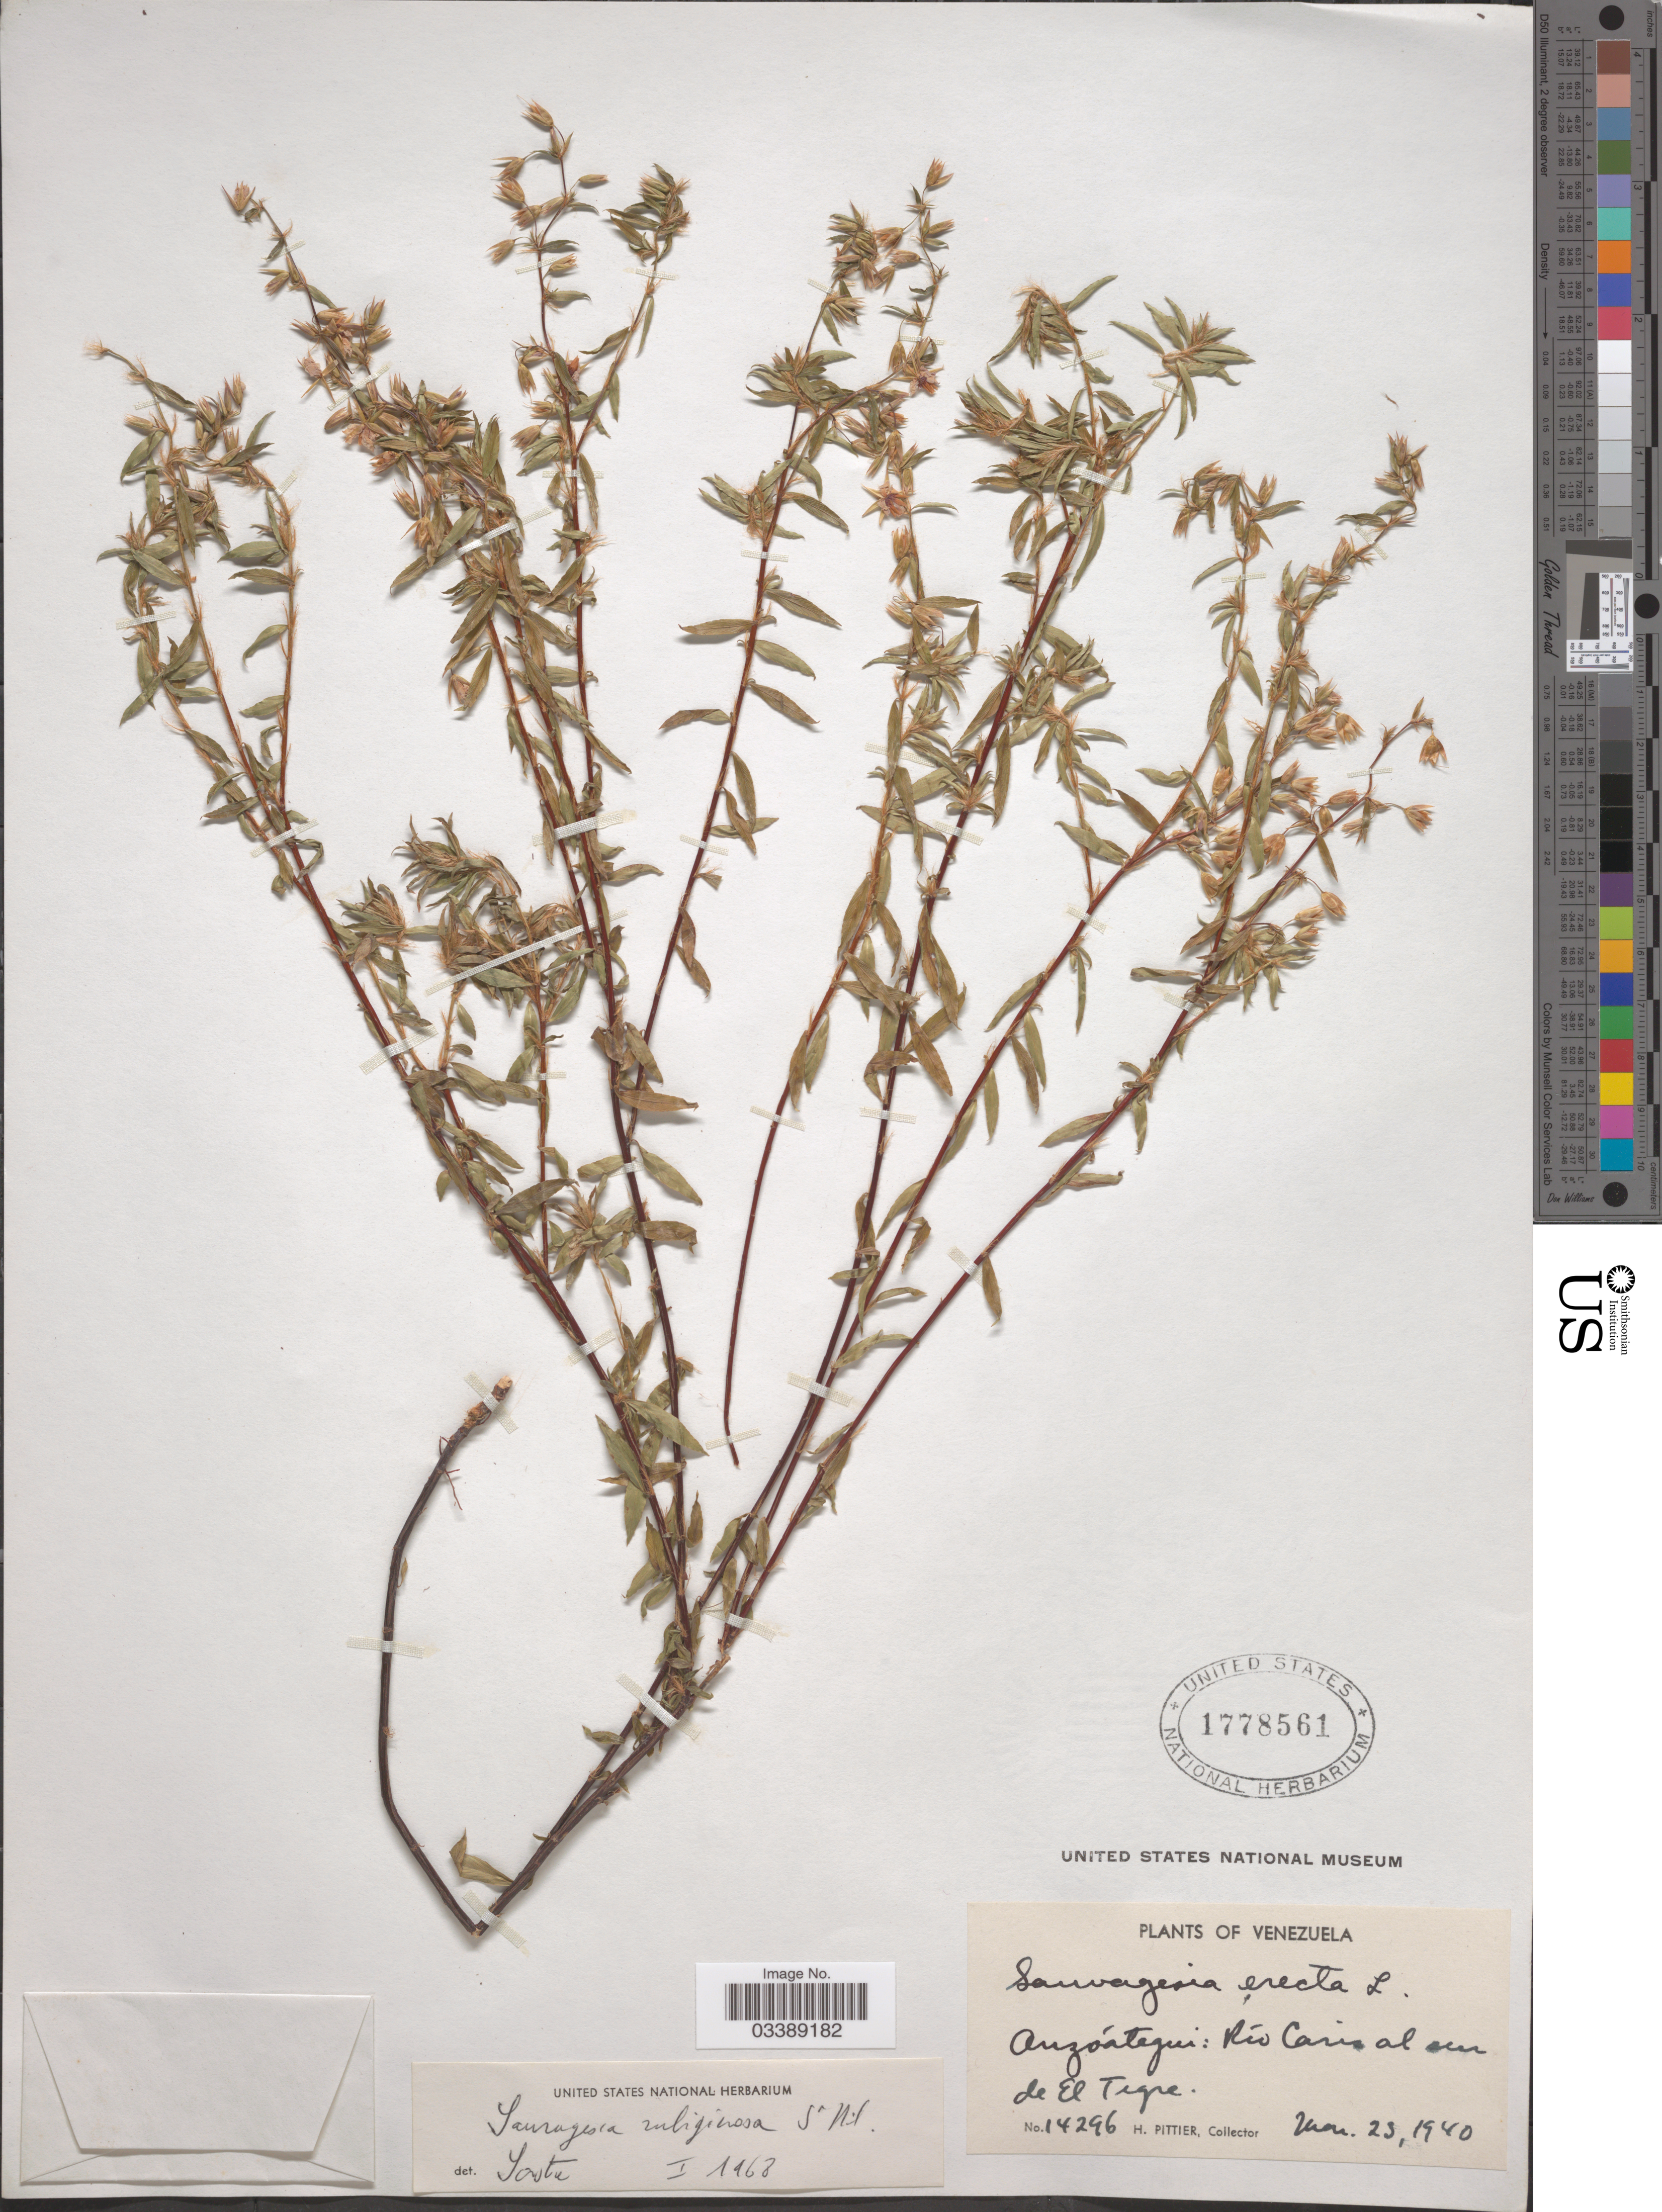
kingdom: Plantae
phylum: Tracheophyta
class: Magnoliopsida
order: Malpighiales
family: Ochnaceae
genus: Sauvagesia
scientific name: Sauvagesia rubiginosa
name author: A. St.-Hil.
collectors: H. F. Pittier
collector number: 14296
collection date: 1940-03-23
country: Venezuela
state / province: Anzoategui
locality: Río Caris al sur de El Tigre.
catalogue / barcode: US 1778561